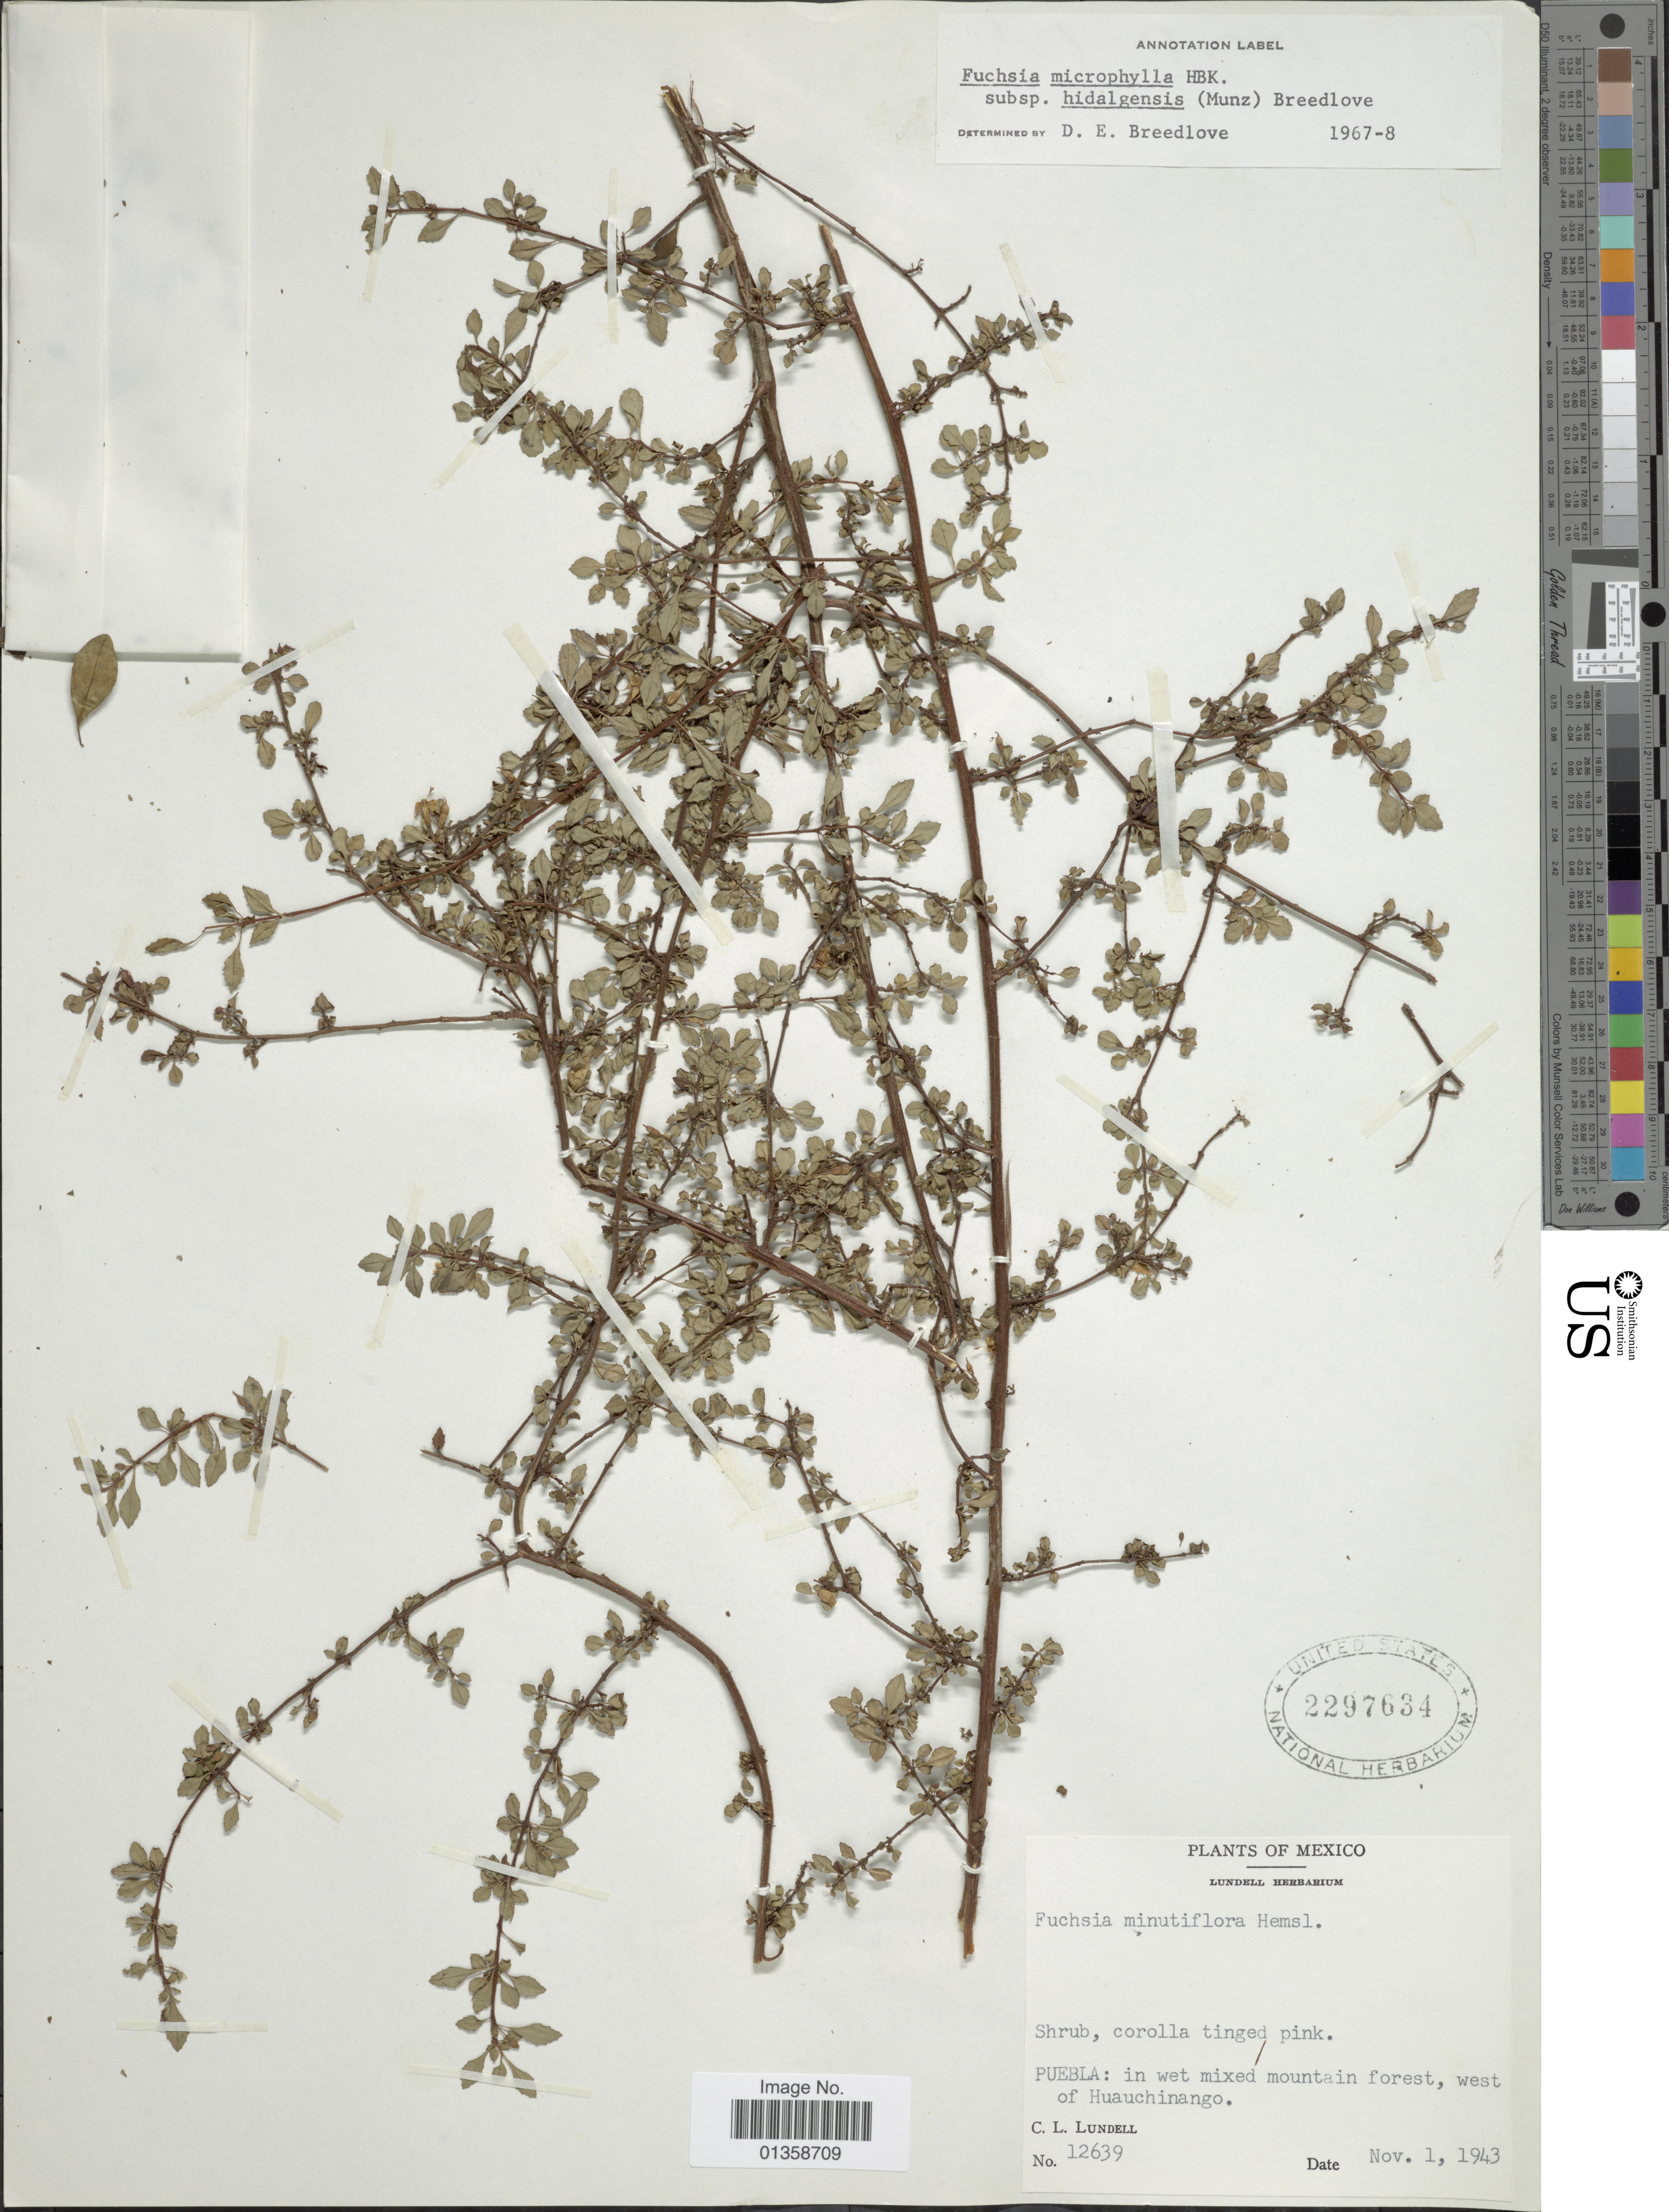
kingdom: Plantae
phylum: Tracheophyta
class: Magnoliopsida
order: Myrtales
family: Onagraceae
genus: Fuchsia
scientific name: Fuchsia microphylla subsp. hidalgensis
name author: (Munz) Breedlove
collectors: C. L. Lundell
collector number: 12639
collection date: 1943-11-01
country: Mexico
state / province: Puebla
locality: In wet mixed mountain forest, west of Huauchinango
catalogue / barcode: US 2297634